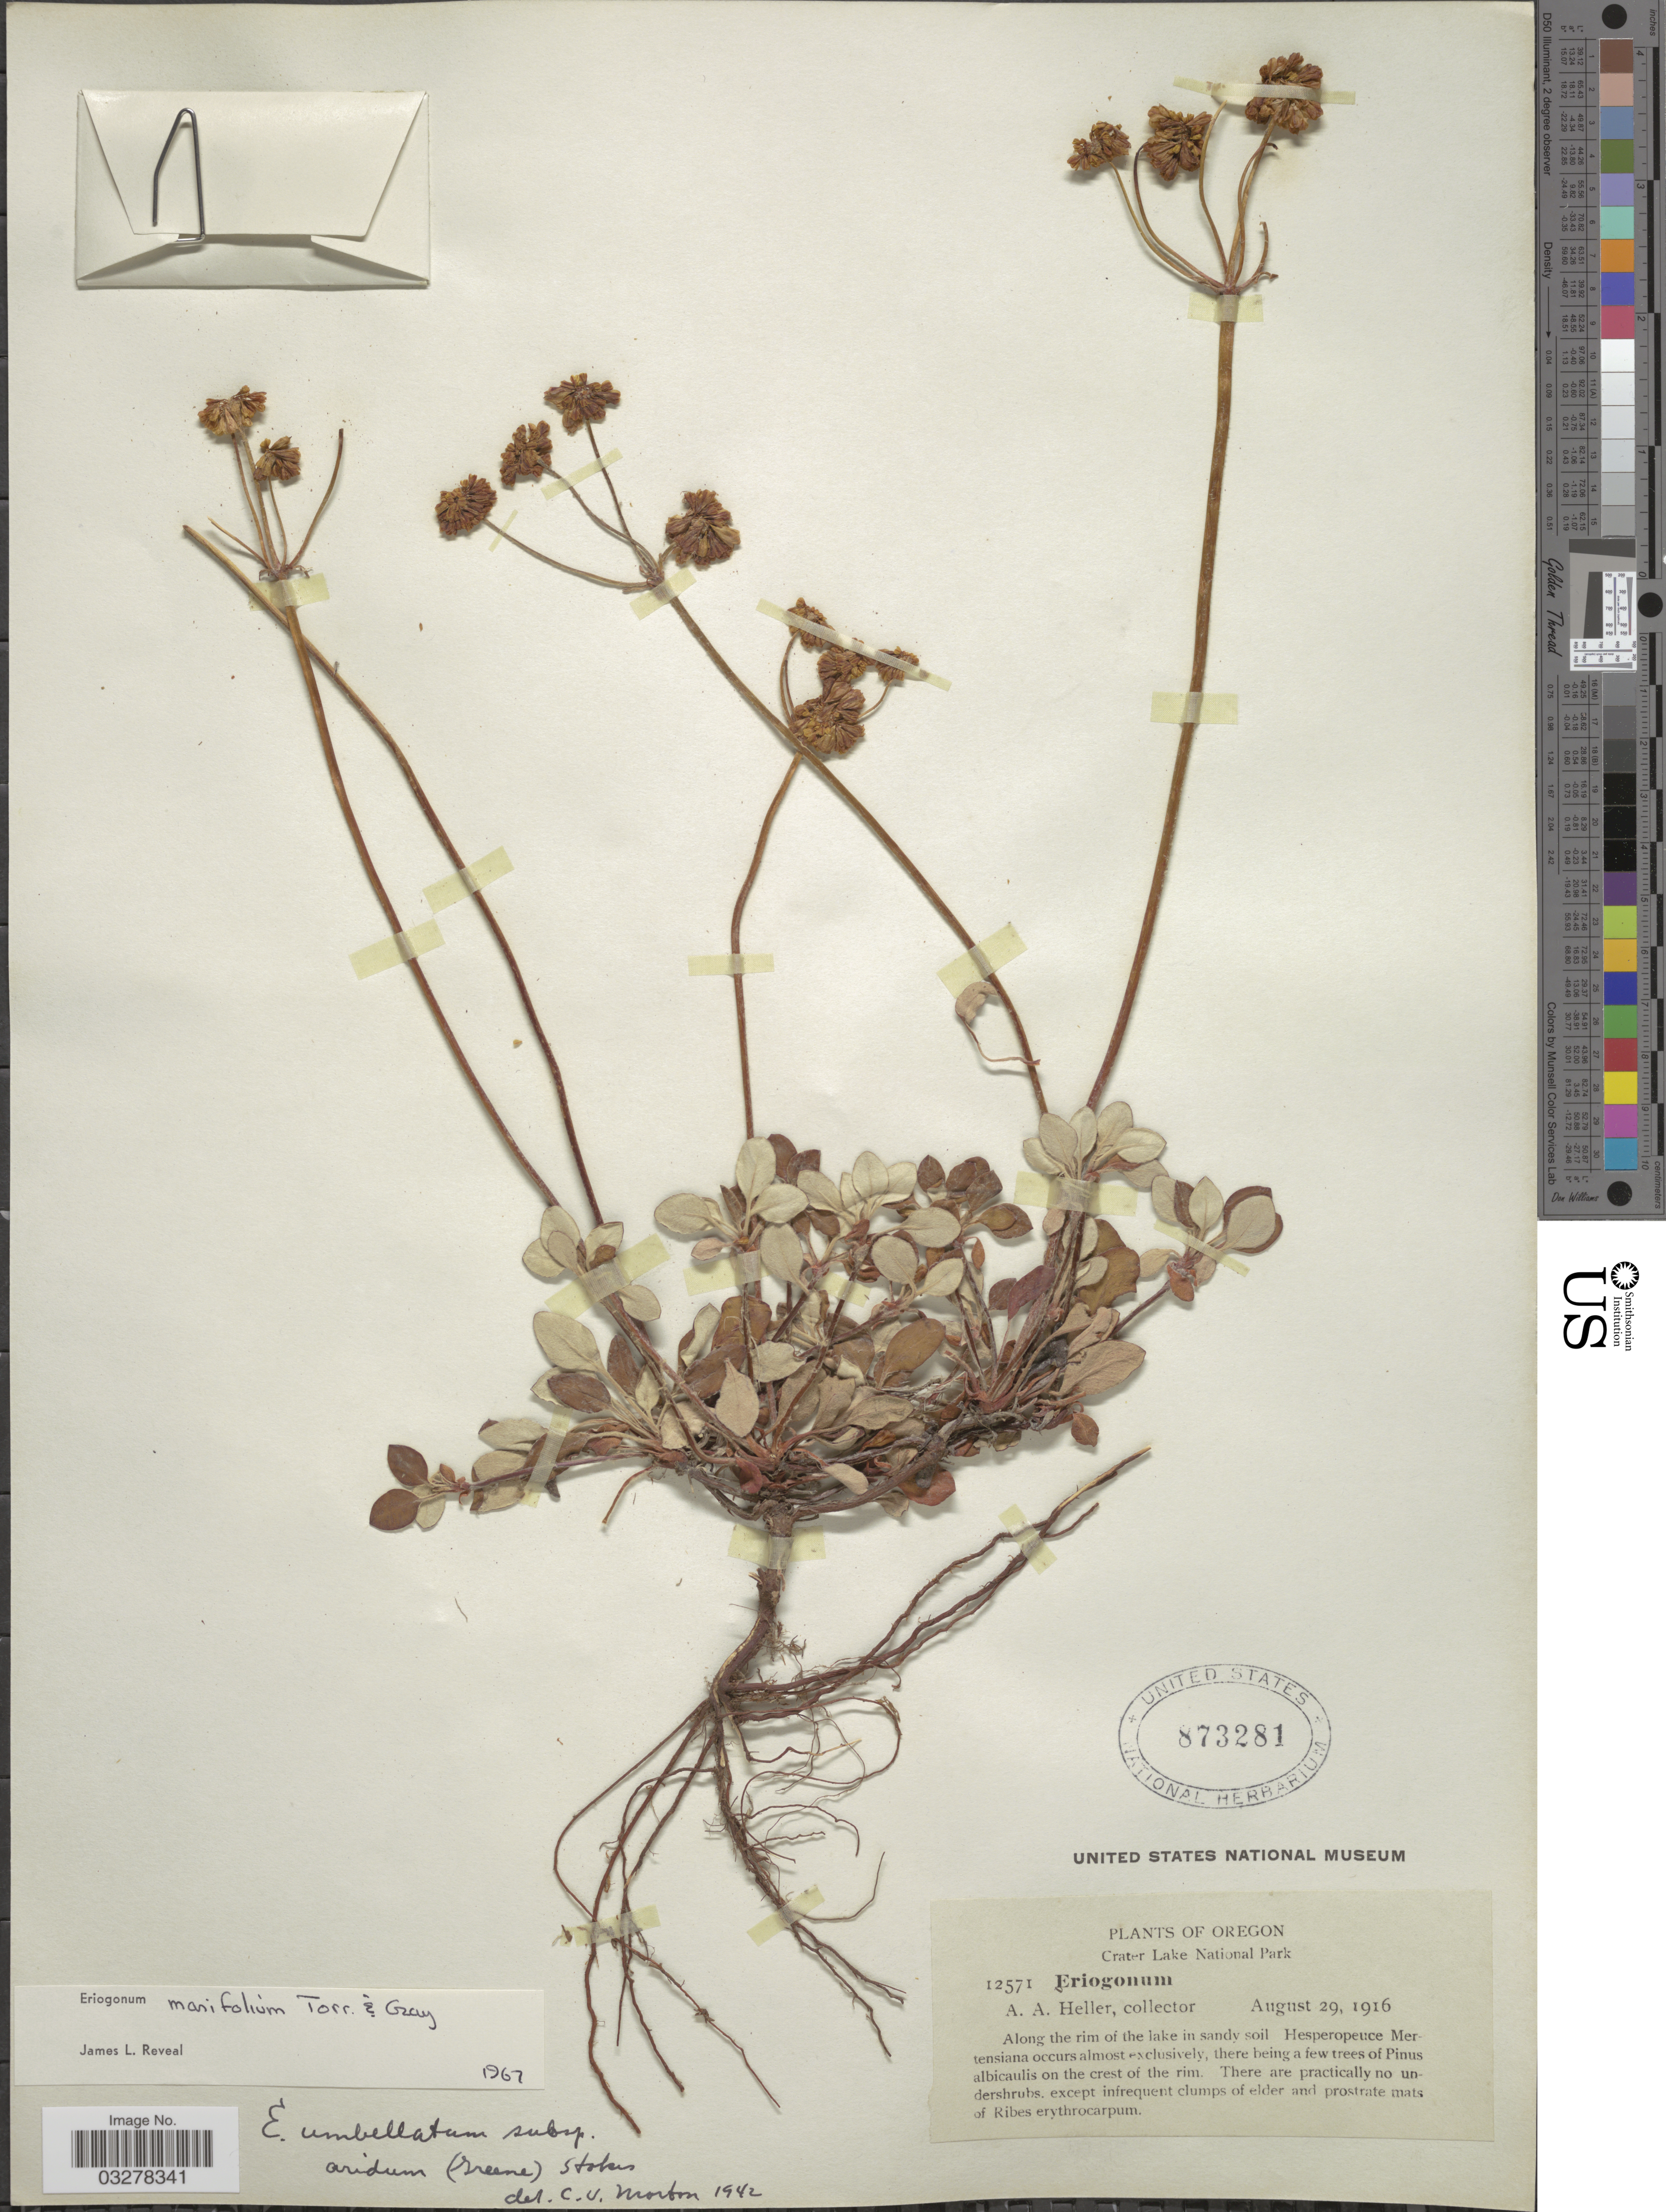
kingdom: Plantae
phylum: Tracheophyta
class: Magnoliopsida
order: Caryophyllales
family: Polygonaceae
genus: Eriogonum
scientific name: Eriogonum marifolium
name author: Torr. & A. Gray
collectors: A. A. Heller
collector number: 12571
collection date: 1916-08-29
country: United States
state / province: Oregon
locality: Crater Lake National Park. Along the rim of the lake.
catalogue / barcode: US 873281